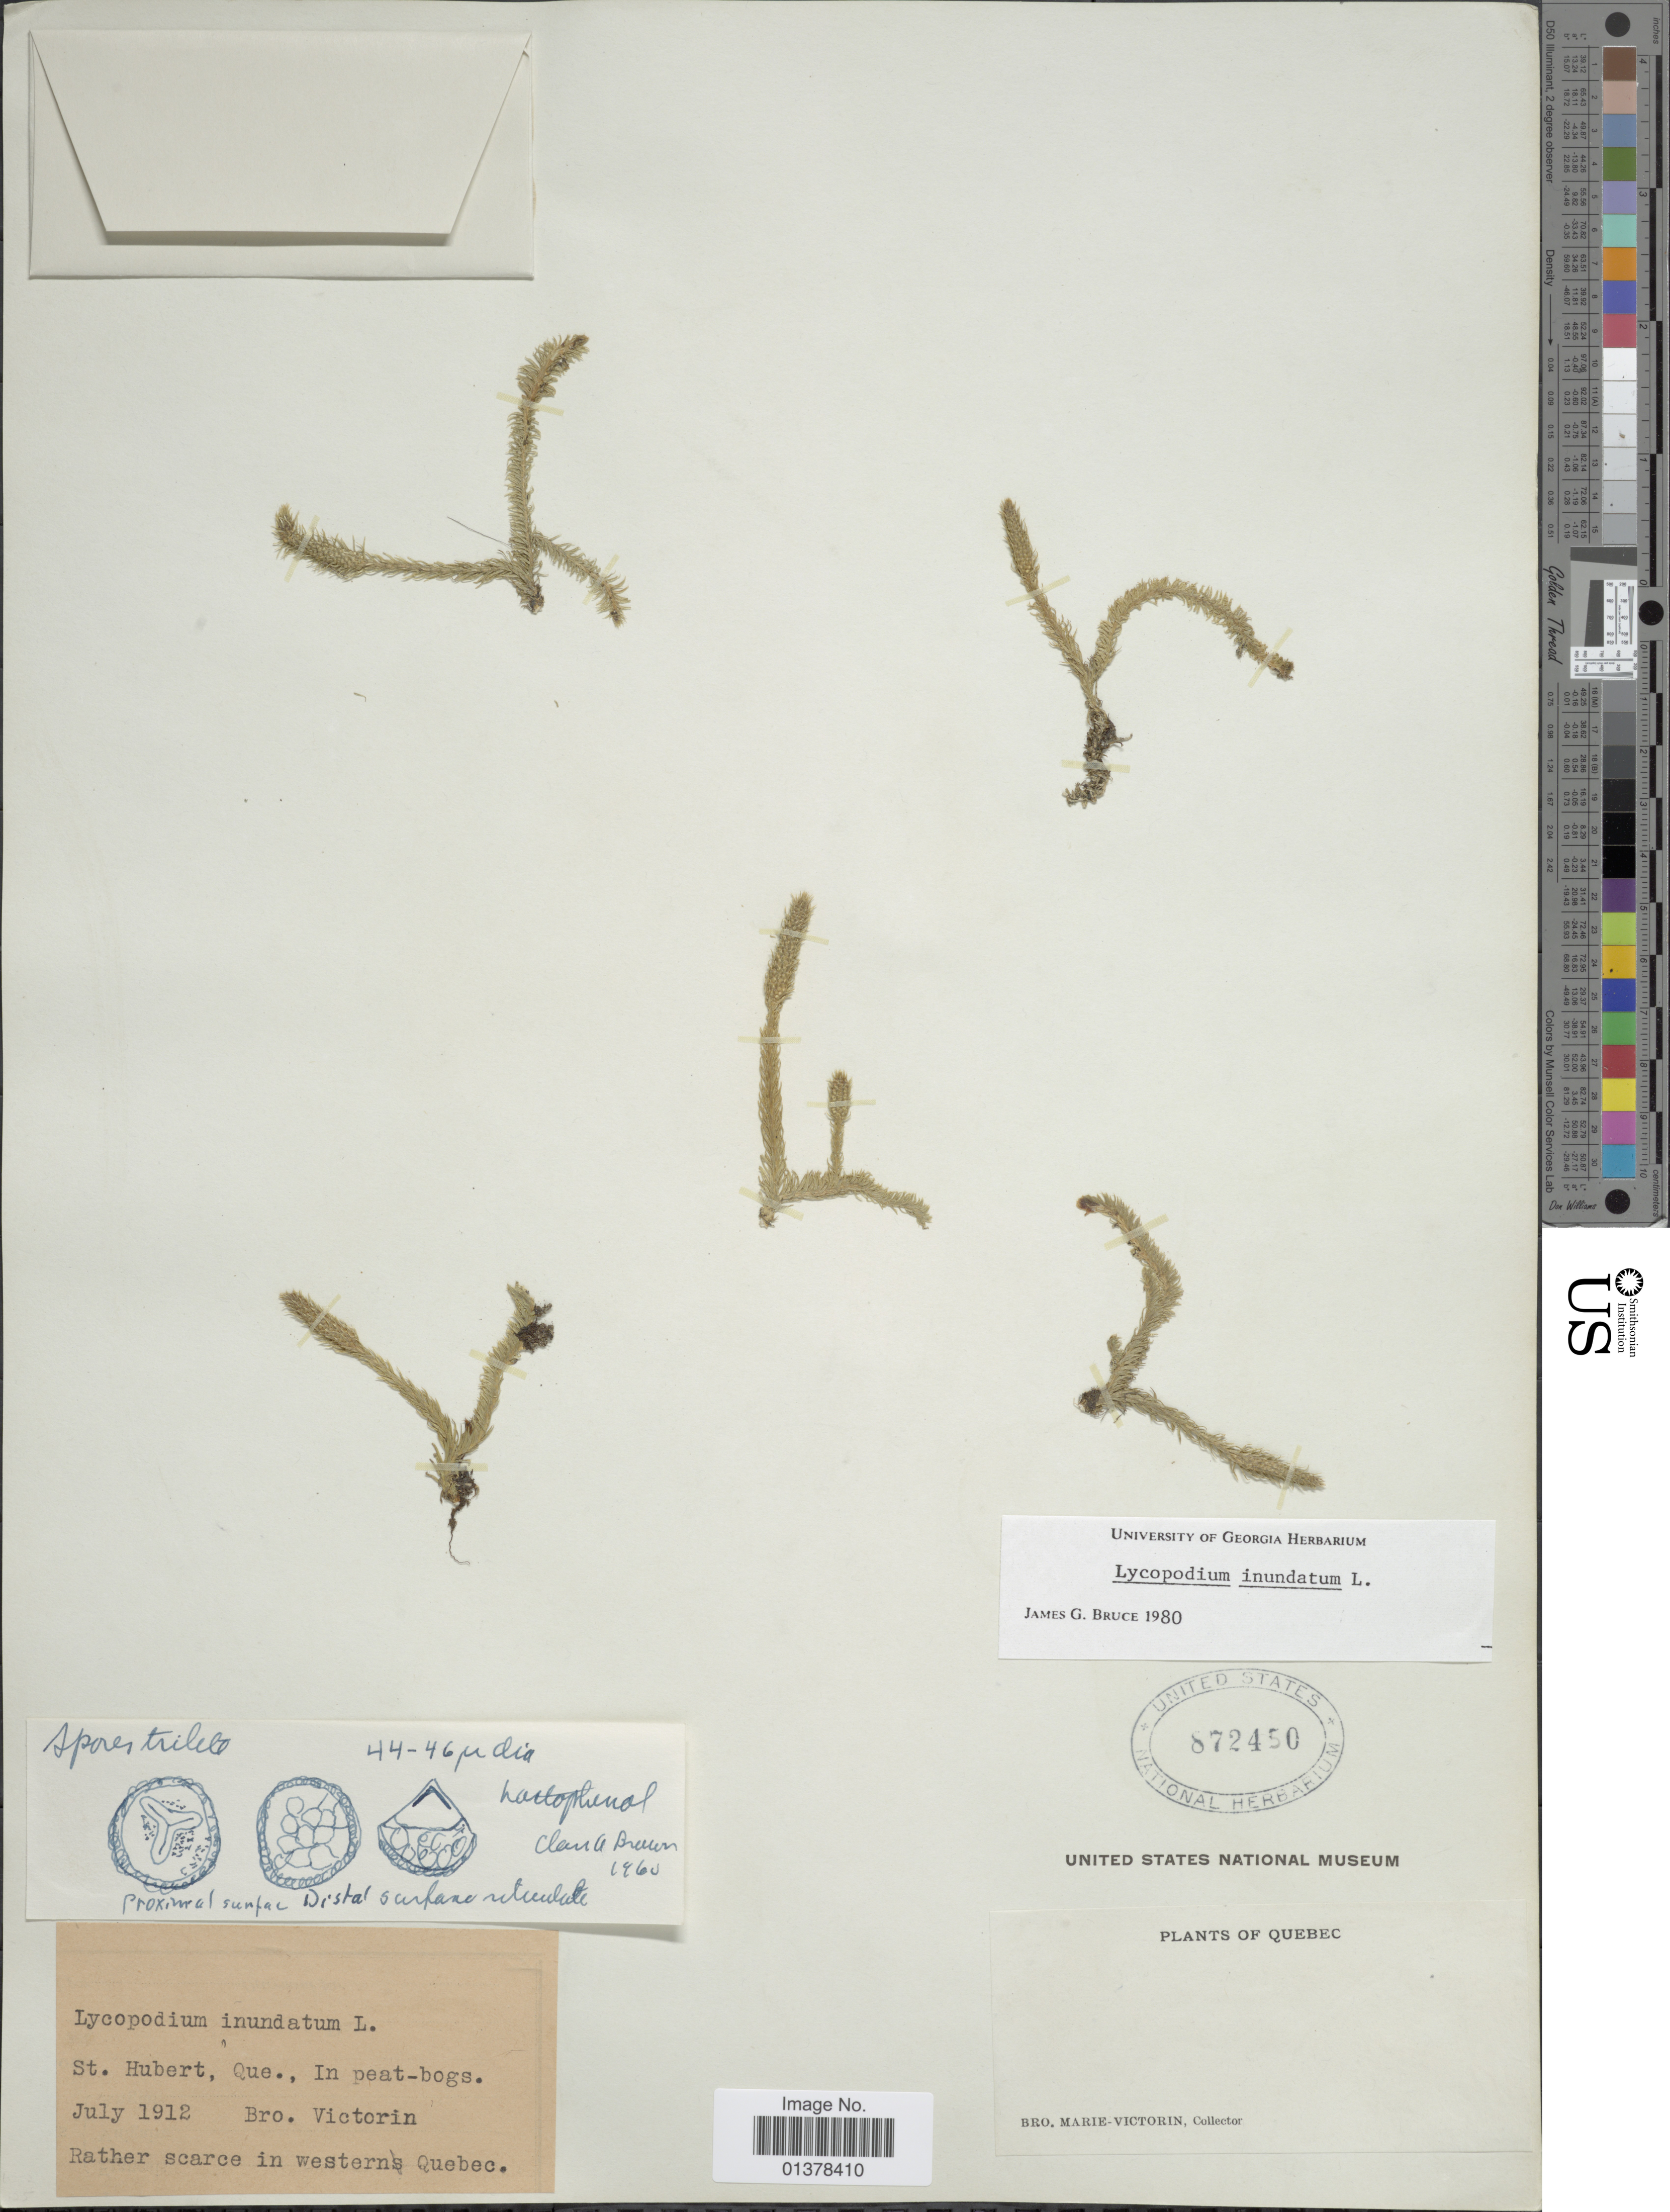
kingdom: Plantae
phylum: Tracheophyta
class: Lycopodiopsida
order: Lycopodiales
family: Lycopodiaceae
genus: Lycopodiella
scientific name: Lycopodiella inundata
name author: (L.) Holub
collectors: F. Victorin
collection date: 1912-07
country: Canada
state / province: Quebec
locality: St. Hubert, in peat-bogs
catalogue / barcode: US 872450